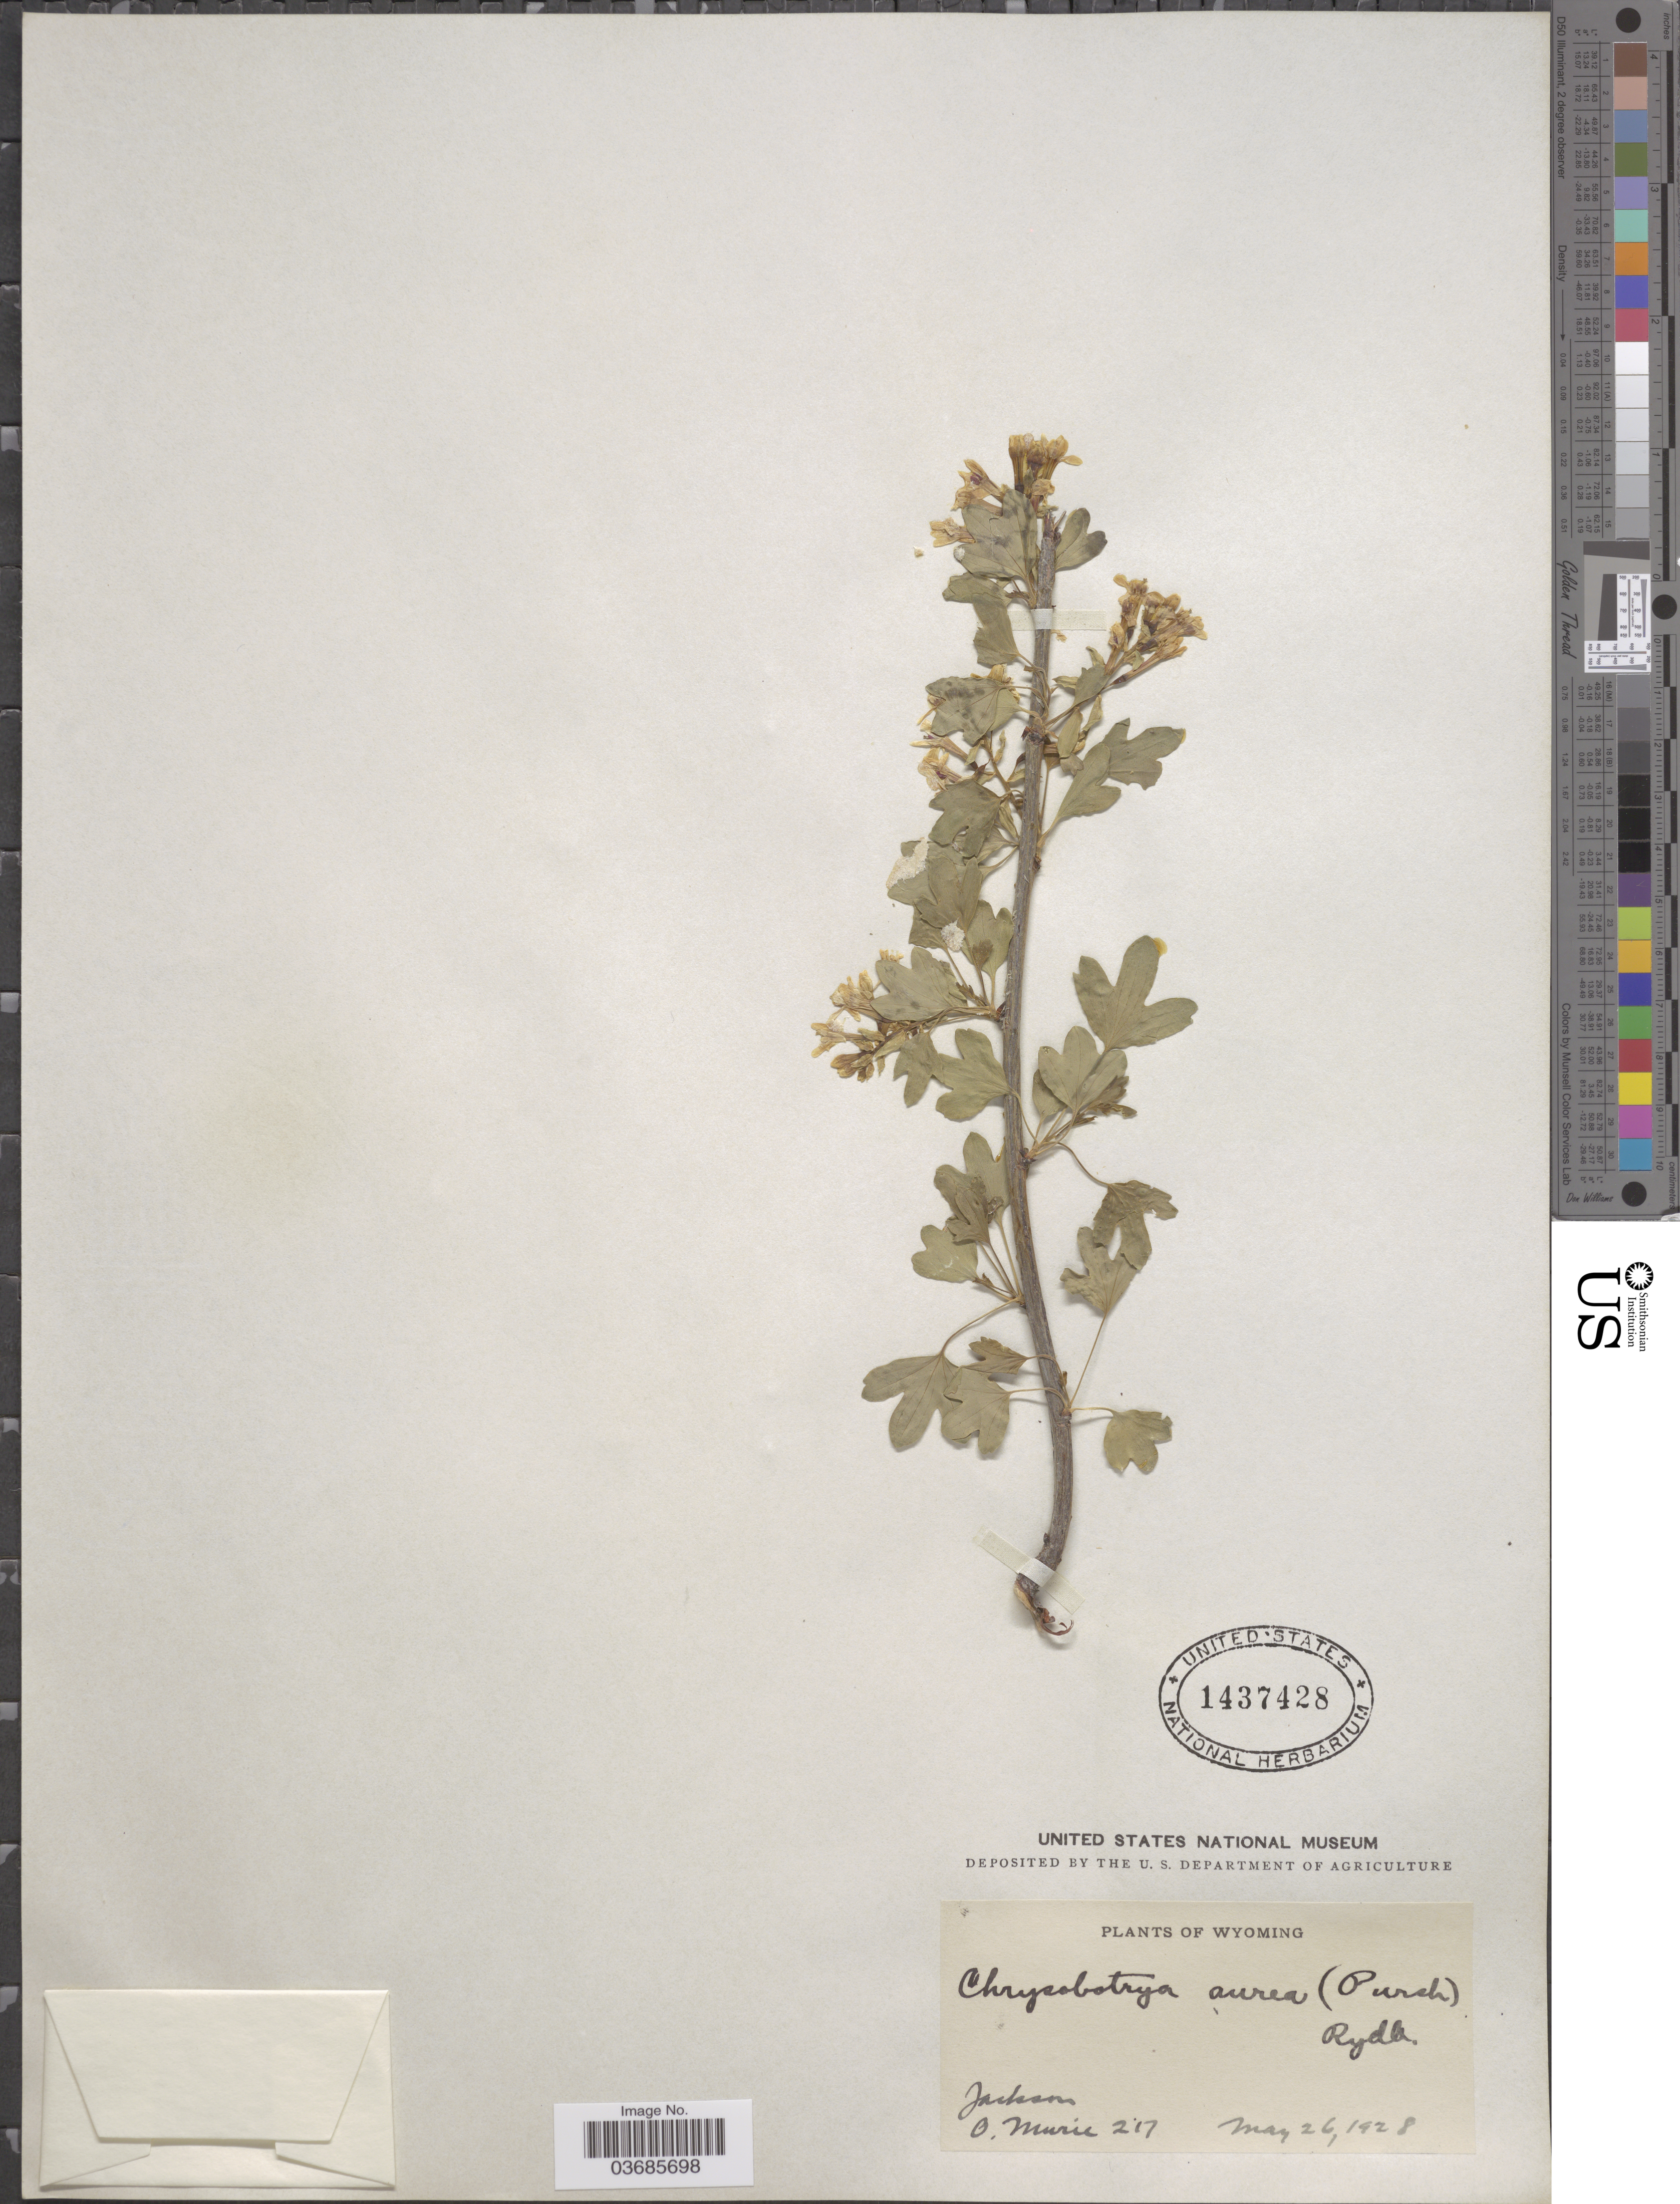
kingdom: Plantae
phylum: Tracheophyta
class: Magnoliopsida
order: Saxifragales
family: Grossulariaceae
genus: Ribes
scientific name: Ribes aureum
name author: Pursh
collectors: O. Murie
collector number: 217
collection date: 1928-05-26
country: United States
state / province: Wyoming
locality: Jackson.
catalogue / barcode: US 1437428